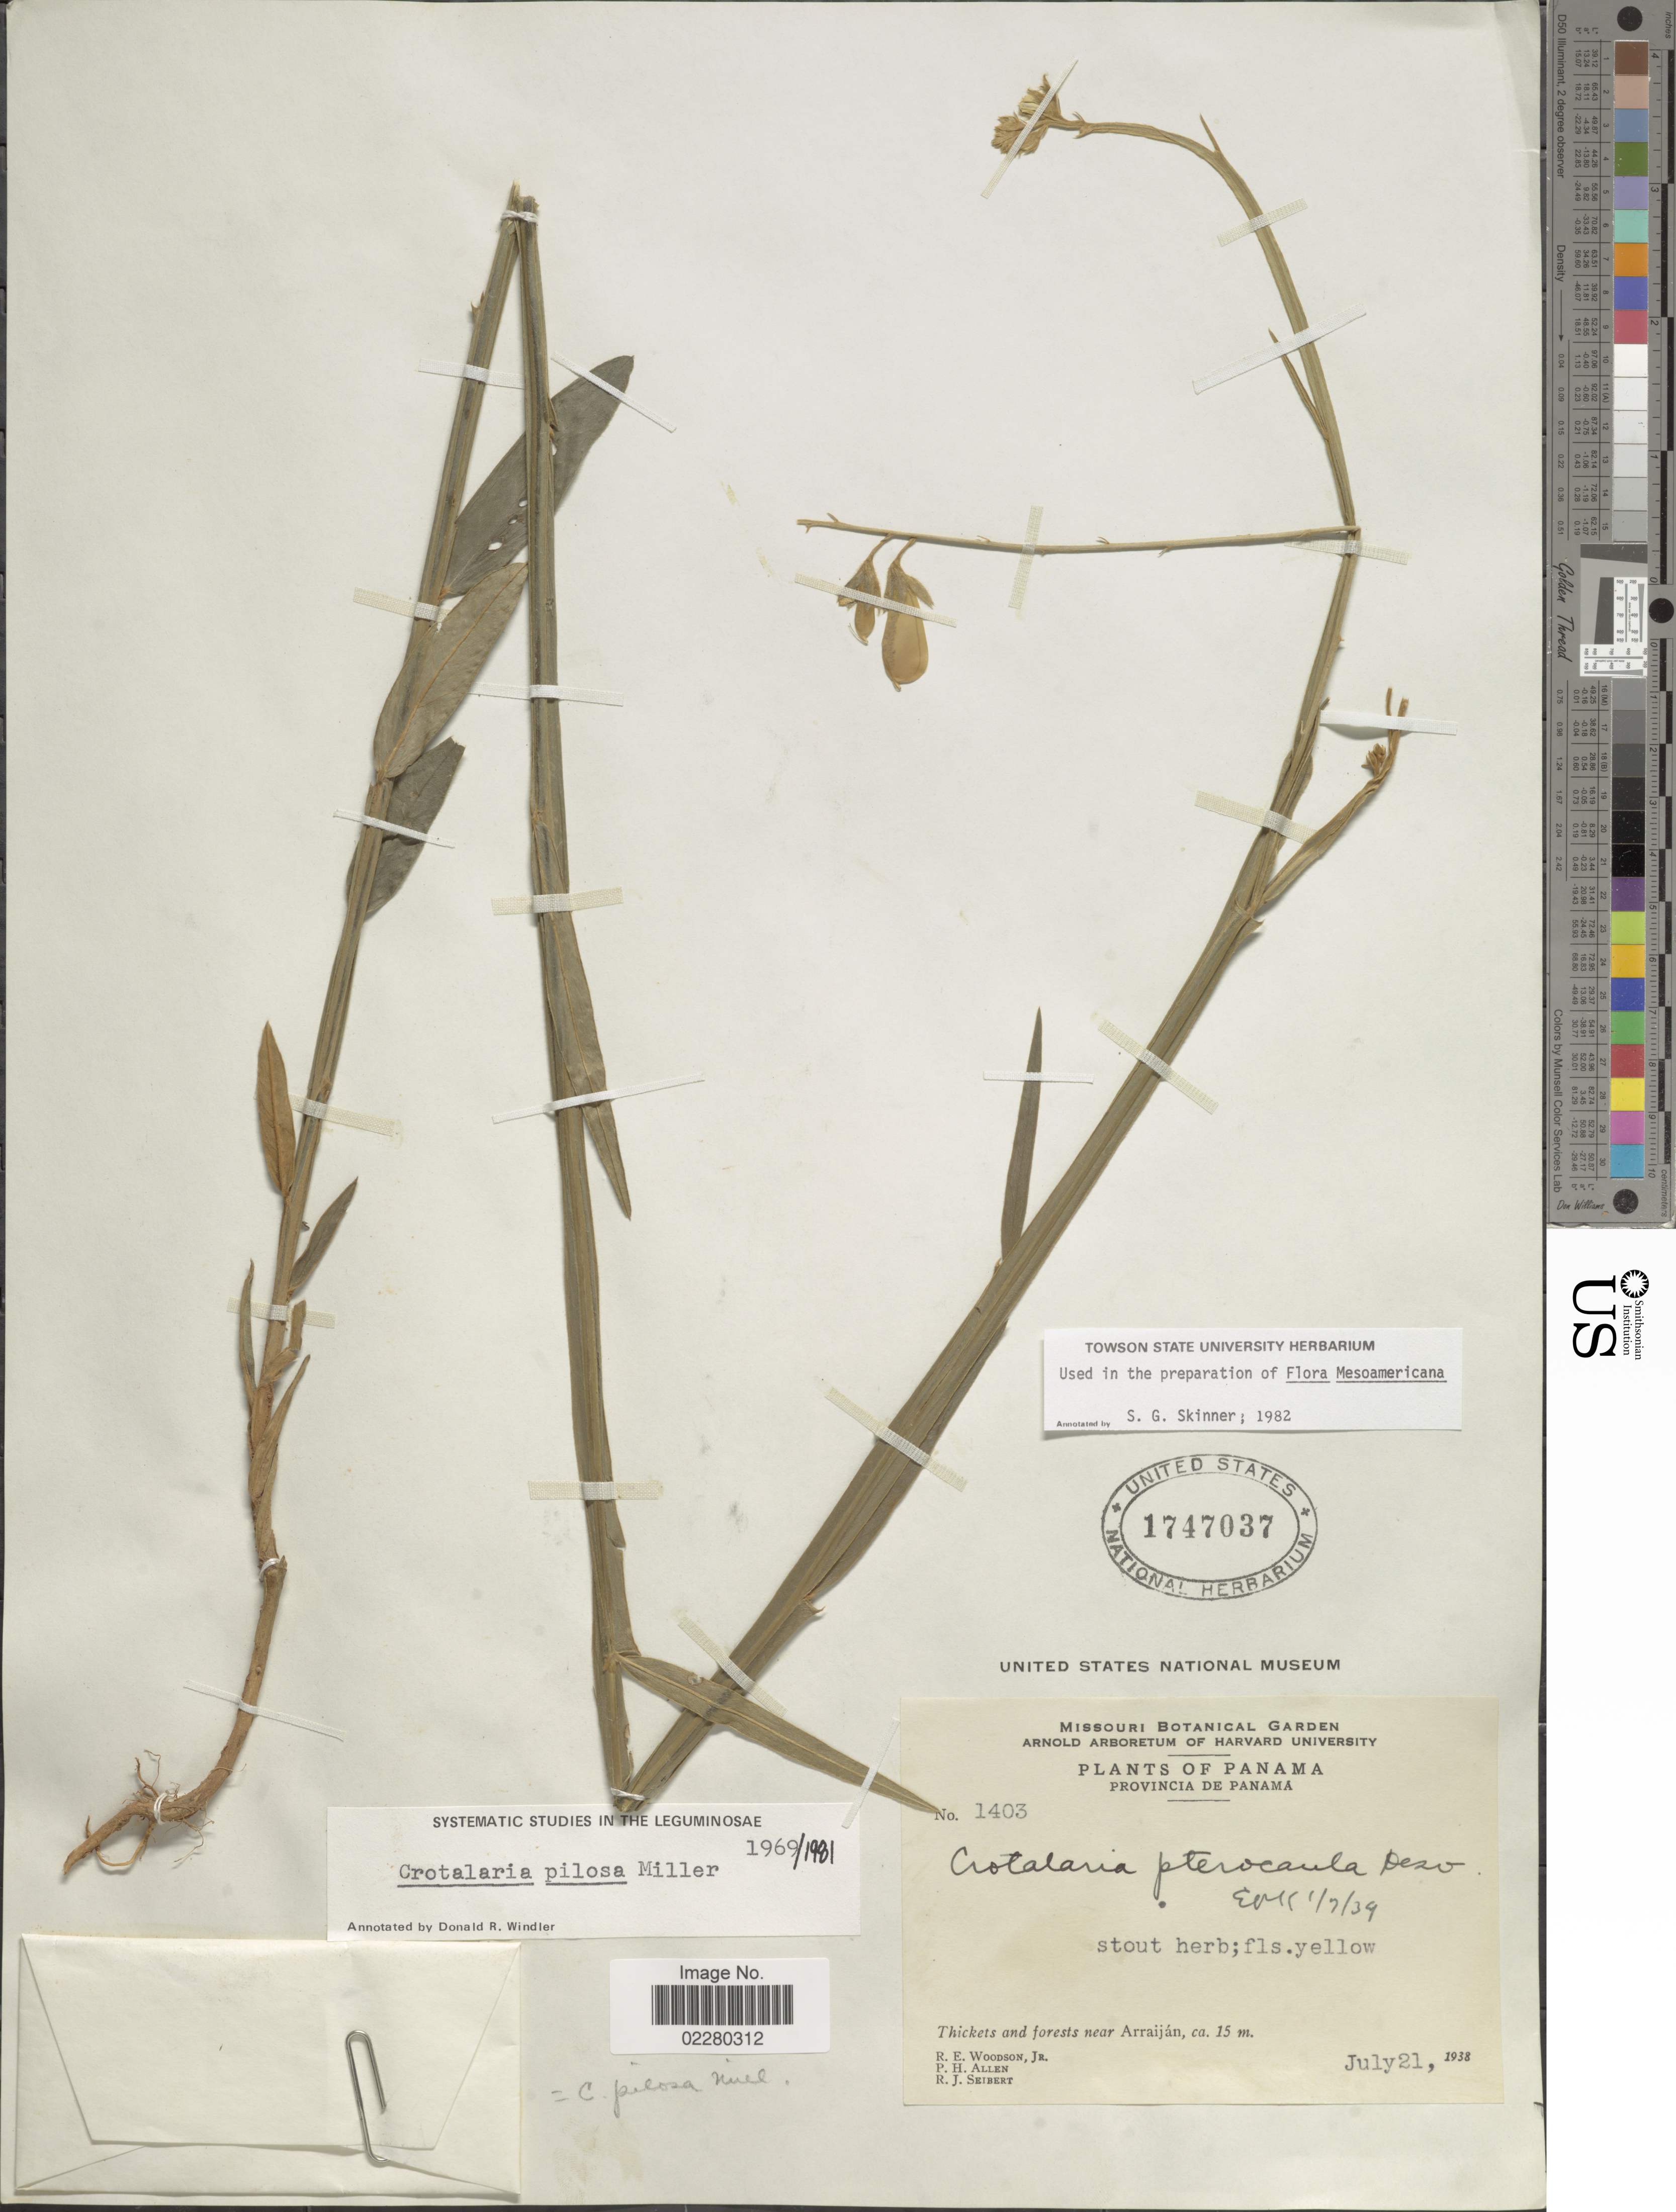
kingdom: Plantae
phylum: Tracheophyta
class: Magnoliopsida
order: Fabales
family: Fabaceae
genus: Crotalaria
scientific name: Crotalaria pilosa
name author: Mill.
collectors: R. E. Woodson, P. H. Allen & R. J. Seibert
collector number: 1403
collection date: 1938-07-21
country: Panama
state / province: Panamá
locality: Provincia de Panama. Thickets and forests near Arraiján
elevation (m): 15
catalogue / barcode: US 1747037